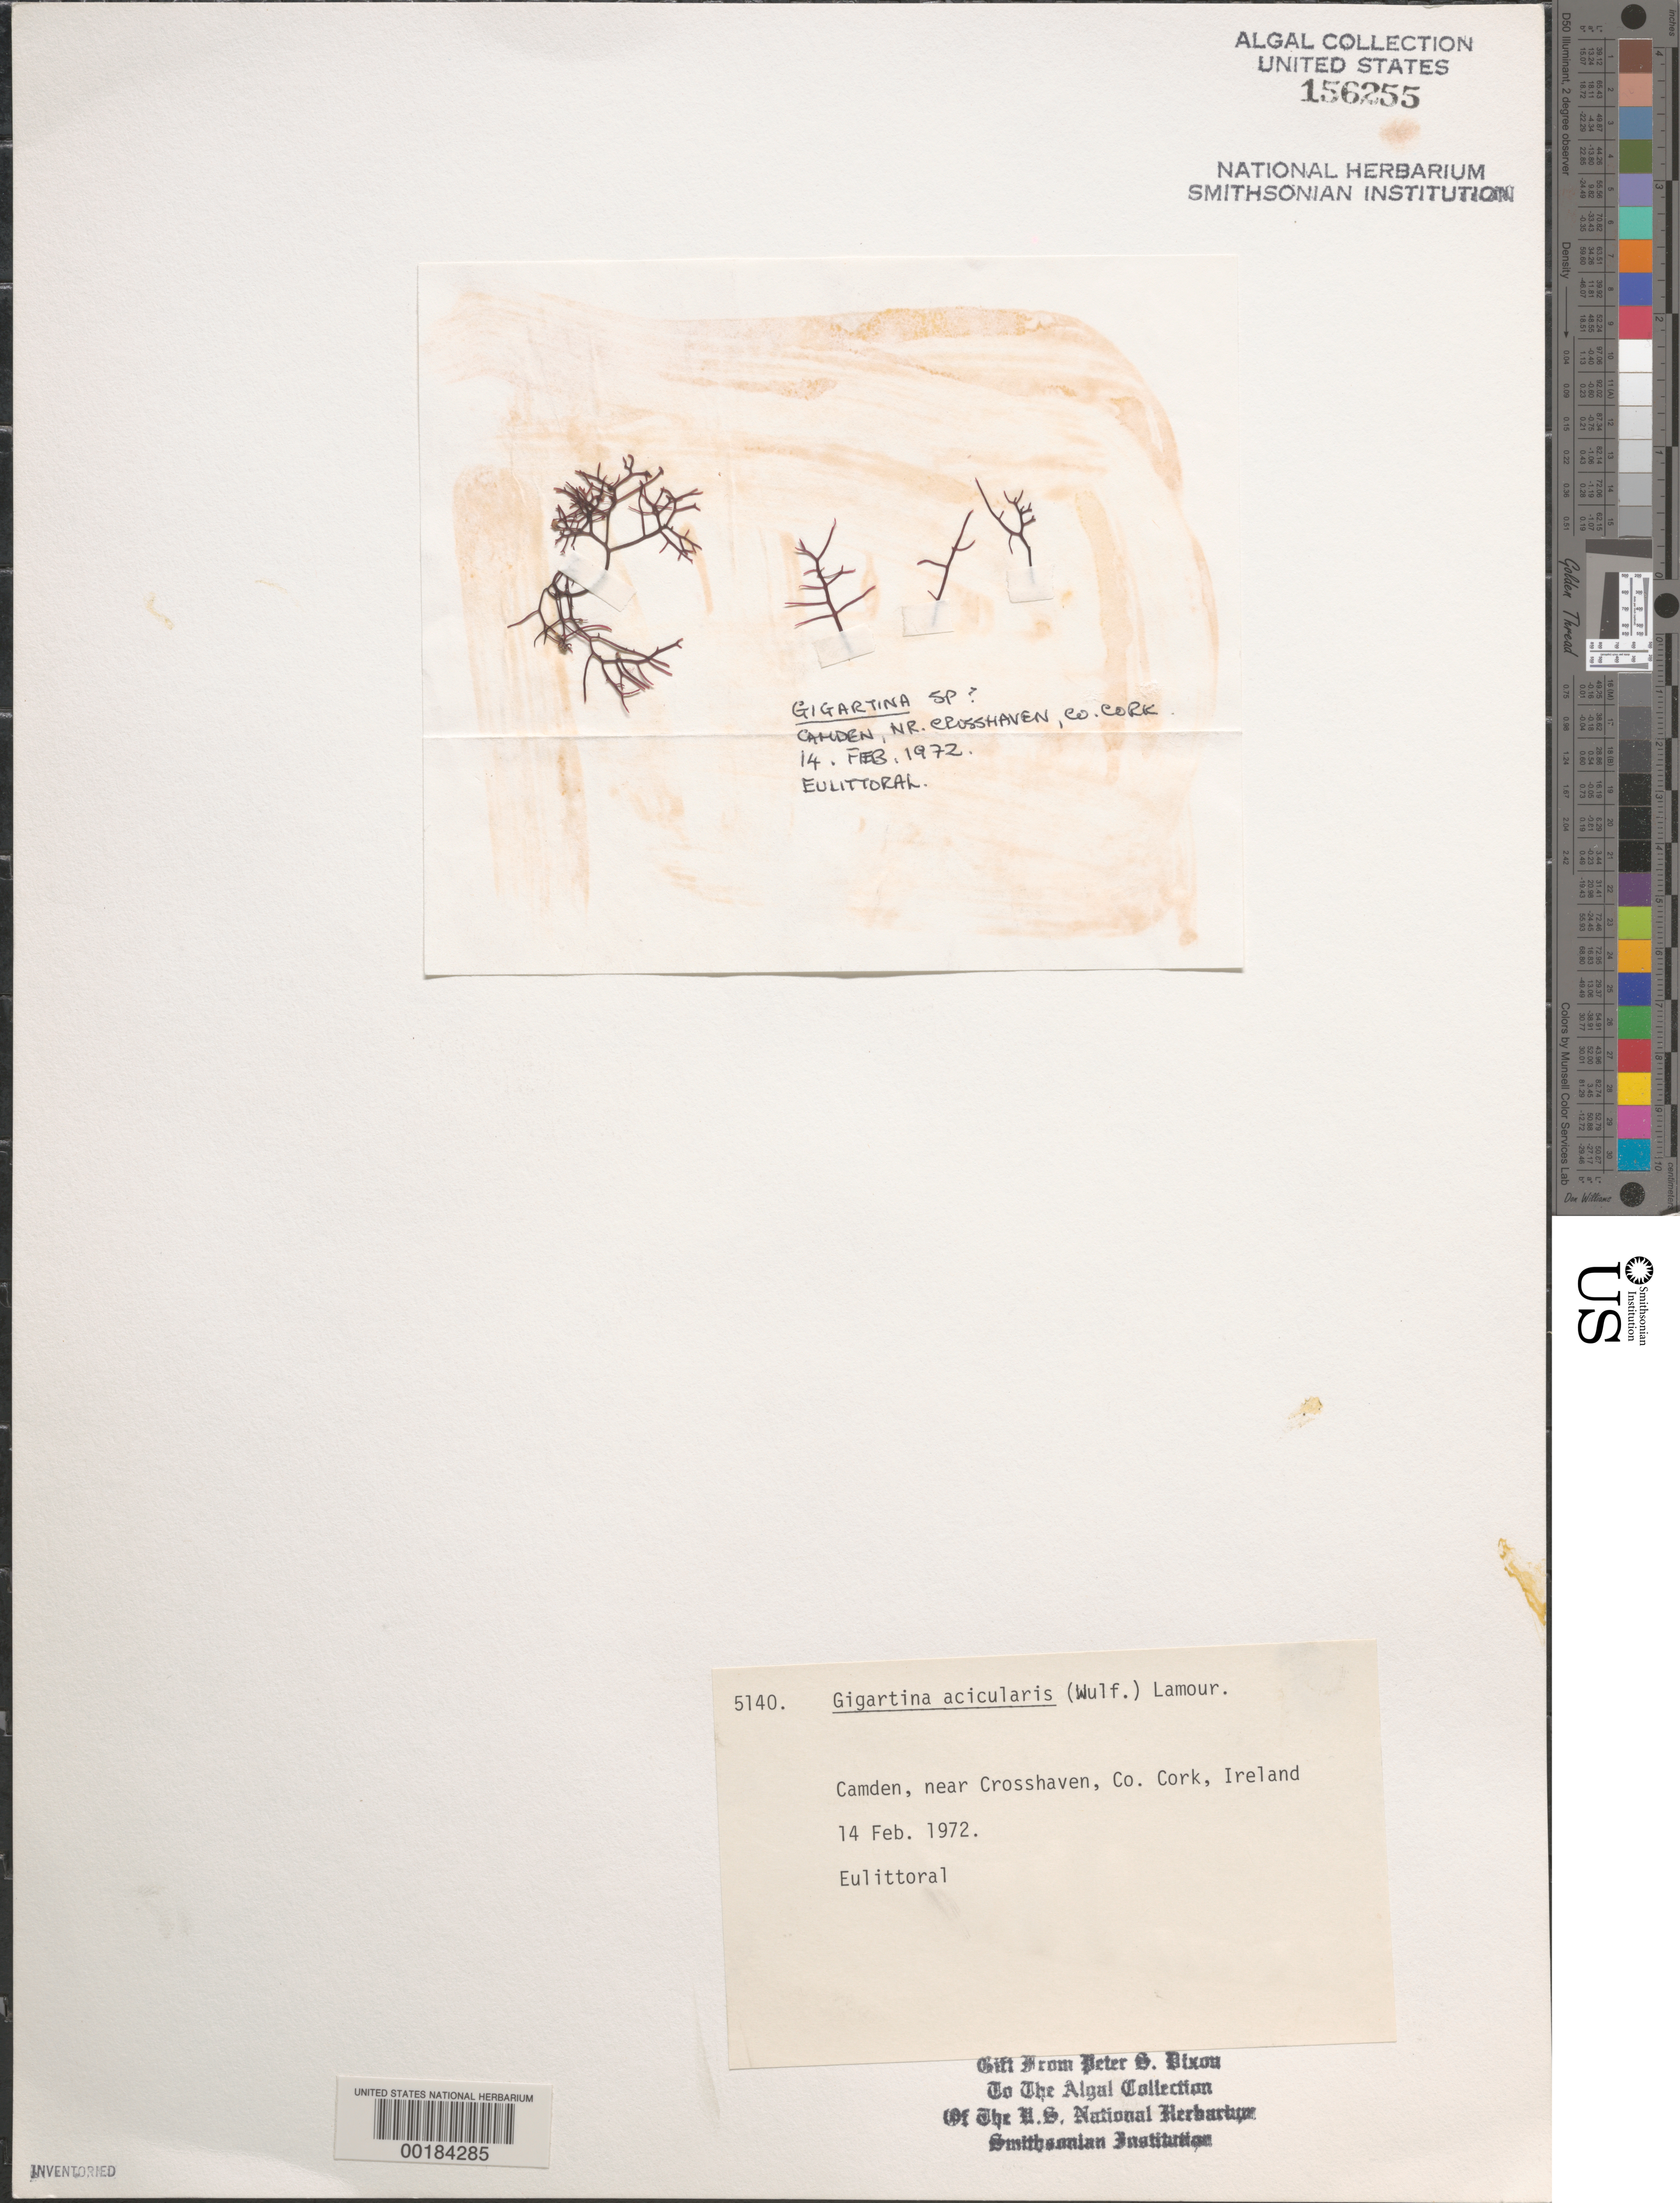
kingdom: Plantae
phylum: Rhodophyta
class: Florideophyceae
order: Gigartinales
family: Gigartinaceae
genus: Chondracanthus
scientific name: Chondracanthus acicularis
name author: (Roth) Fredericq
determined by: Algae name updating Project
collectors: P. S. Dixon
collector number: PSD 5140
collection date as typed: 14 Feb 1972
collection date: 1972-02-14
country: Ireland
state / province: Munster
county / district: Cork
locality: Camden, near Crosshaven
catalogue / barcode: US 156255